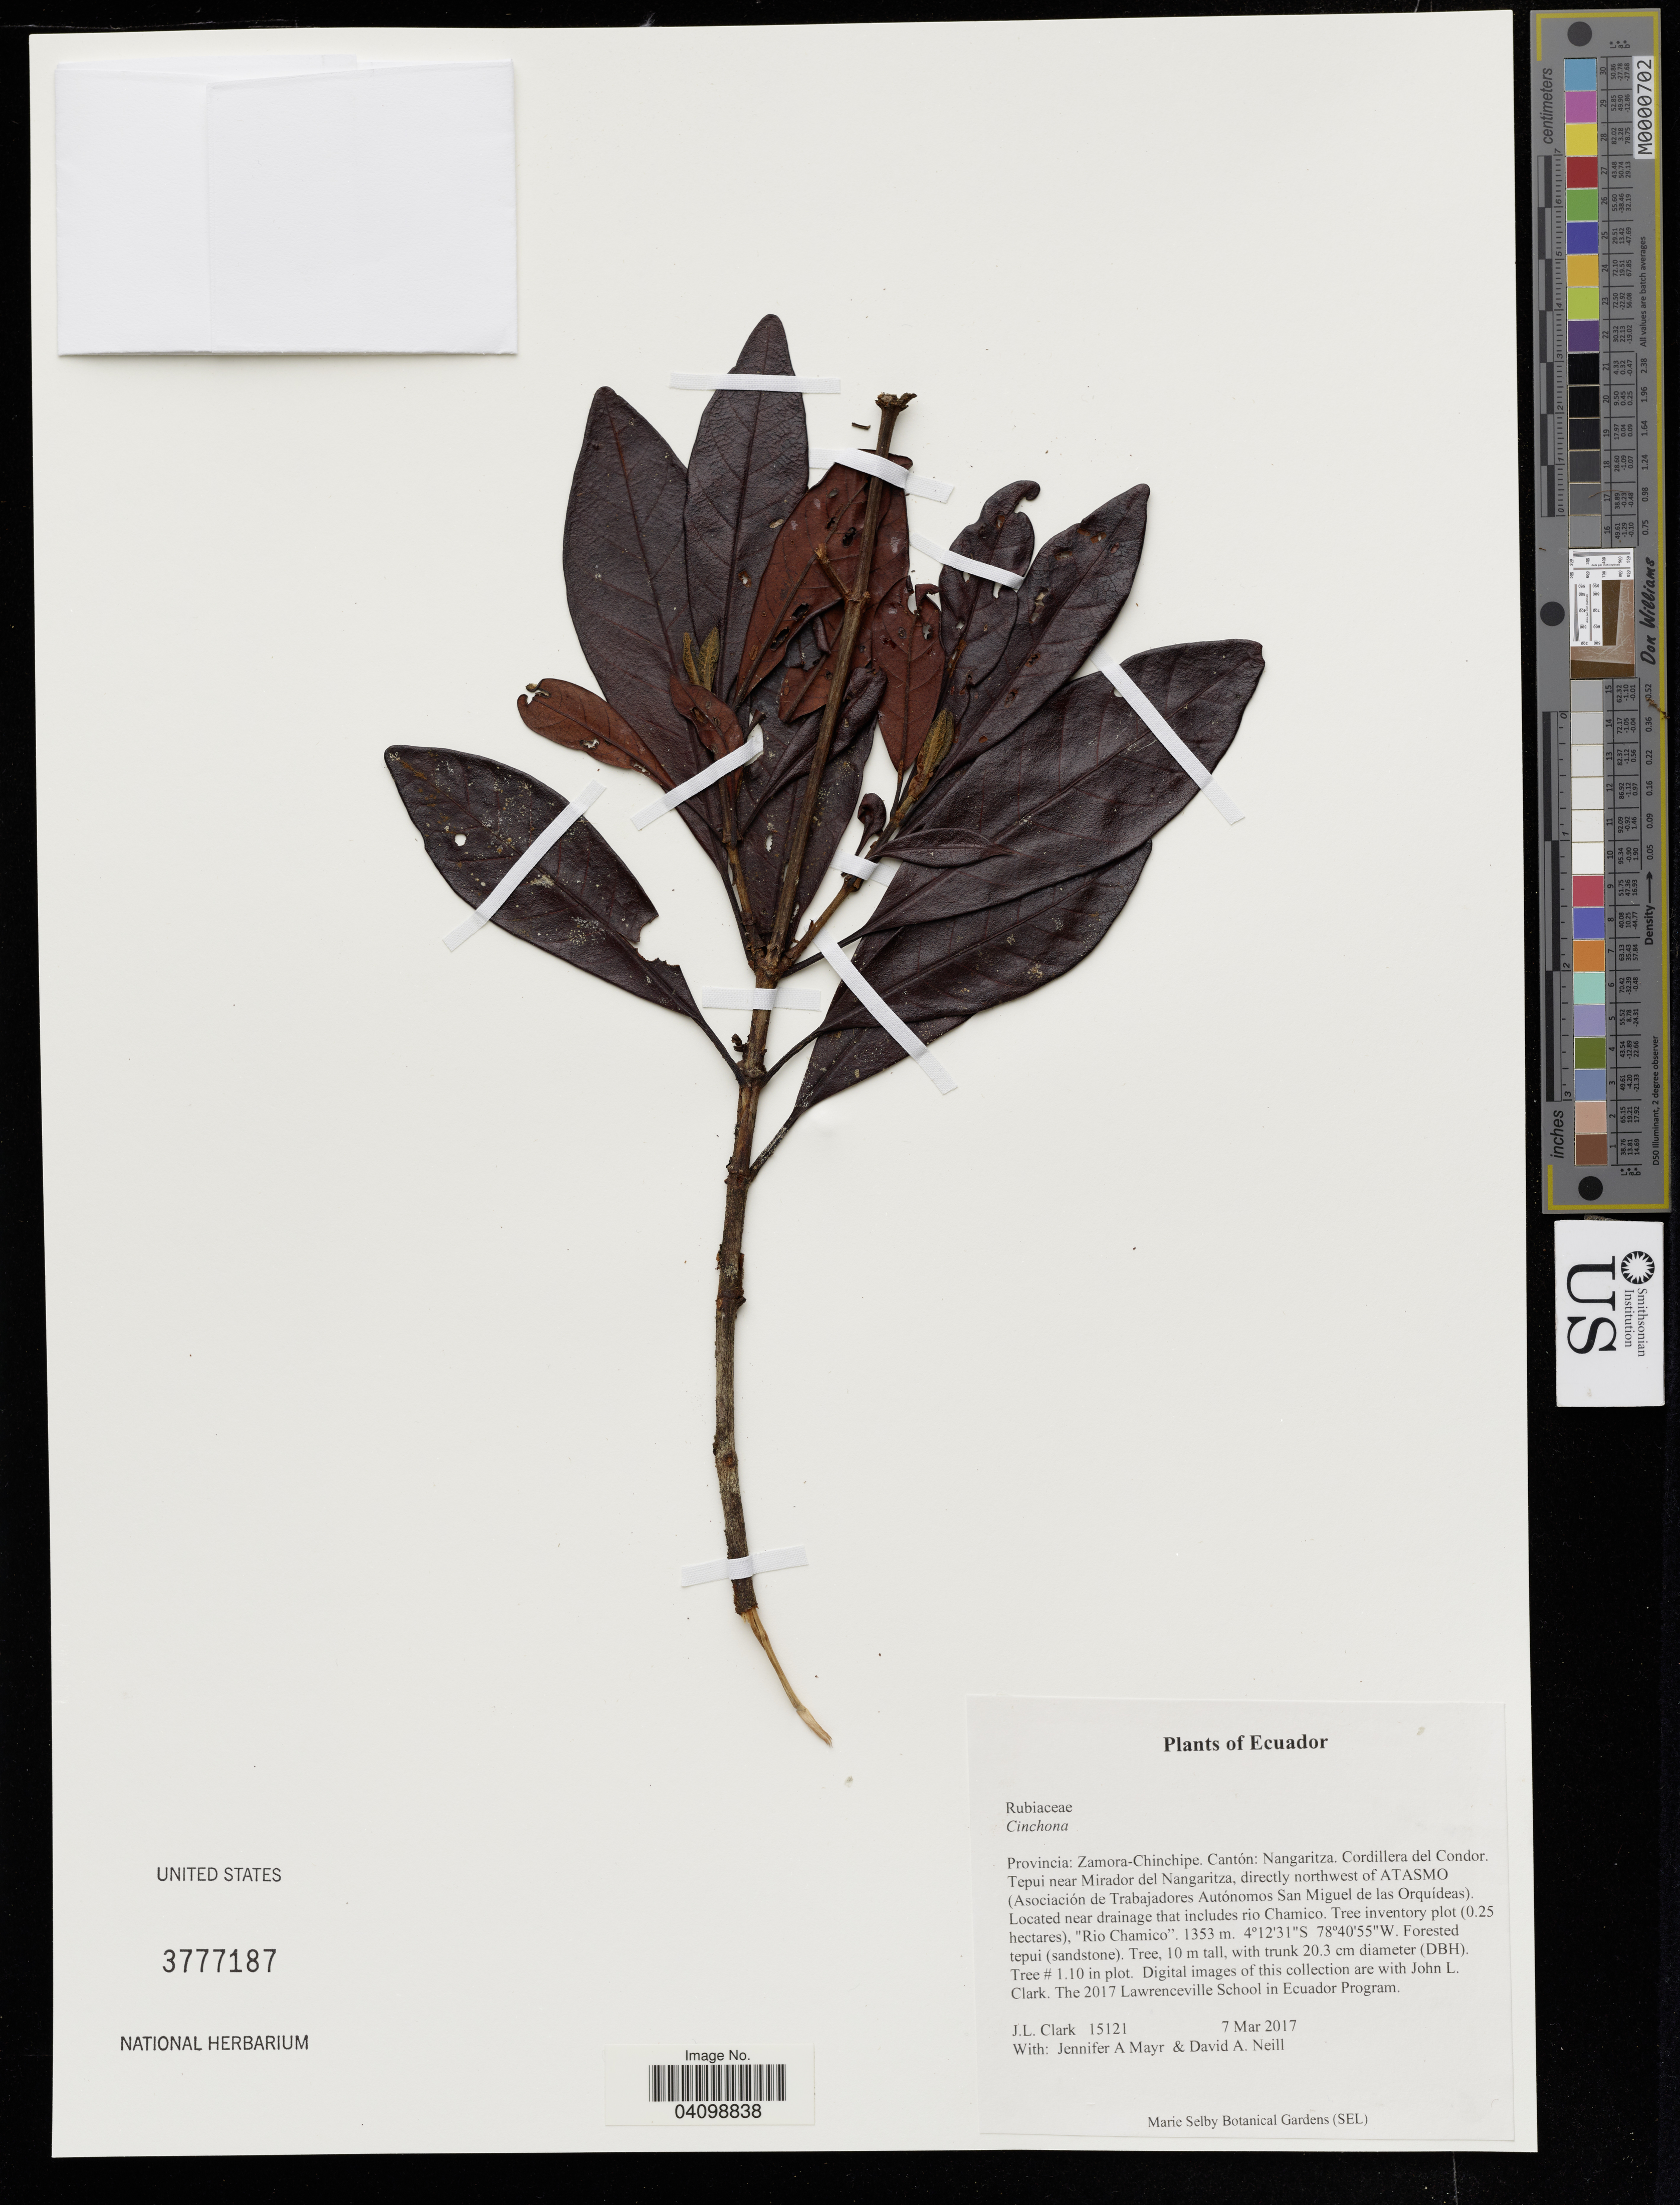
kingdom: Plantae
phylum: Tracheophyta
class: Magnoliopsida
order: Gentianales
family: Rubiaceae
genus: Cinchona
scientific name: Cinchona sp.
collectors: J. Clark, J. Mayr & D. A. Neill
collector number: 15121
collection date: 2017-03-07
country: Ecuador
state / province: Zamora-Chinchipe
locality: Cantón: Nangaritza. Cordillera del Condor. Tepui near Mirador del Nangaritza, directly northwest of ATASMO (Asociación de Trabajadores Autónomos San Miguel de las Orquídeas). Located near drainage that includes rio Chamico. Tree inventory plot (0.25 hecta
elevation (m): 1353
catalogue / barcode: US 3777187